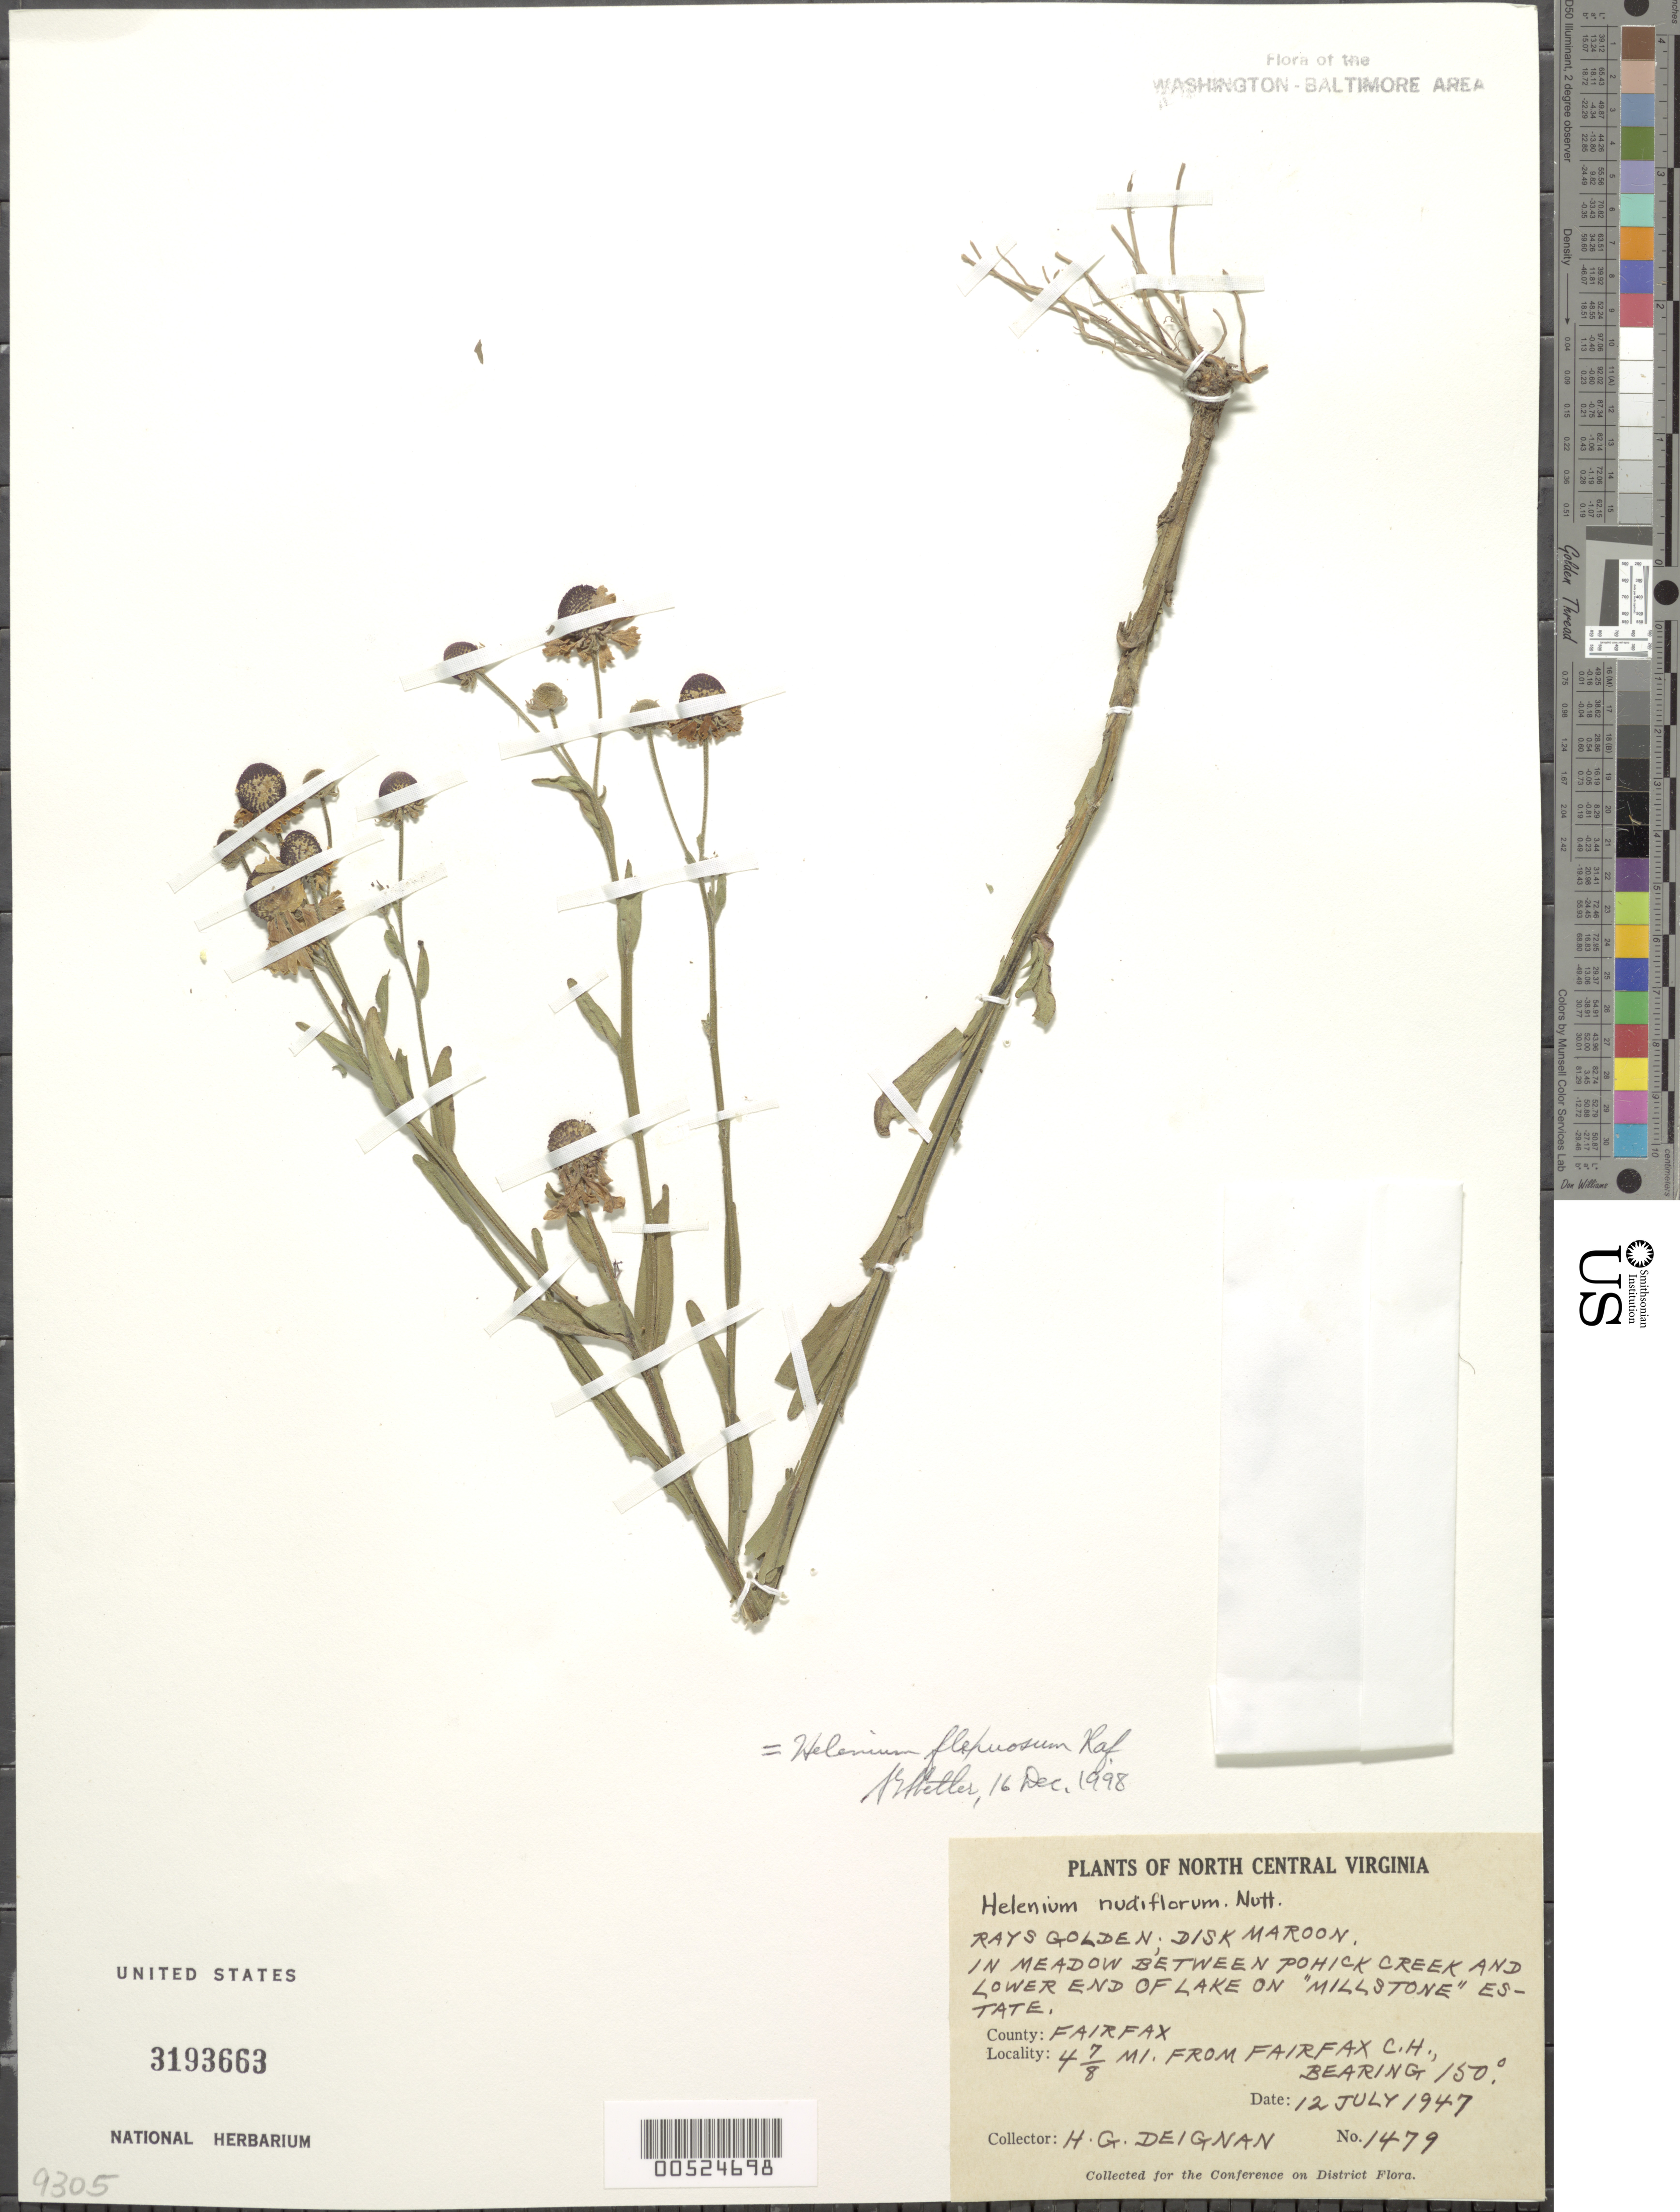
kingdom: Plantae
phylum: Tracheophyta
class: Magnoliopsida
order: Asterales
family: Asteraceae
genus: Helenium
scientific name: Helenium flexuosum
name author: Raf.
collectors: H. Deignan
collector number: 1479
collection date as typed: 12 Jul 1947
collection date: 1947-07-12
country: United States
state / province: Virginia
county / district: Fairfax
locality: Fairfax Courthouse, 4.9 mi. from, between Pohick Creek and lower end of Lake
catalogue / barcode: US 3193663